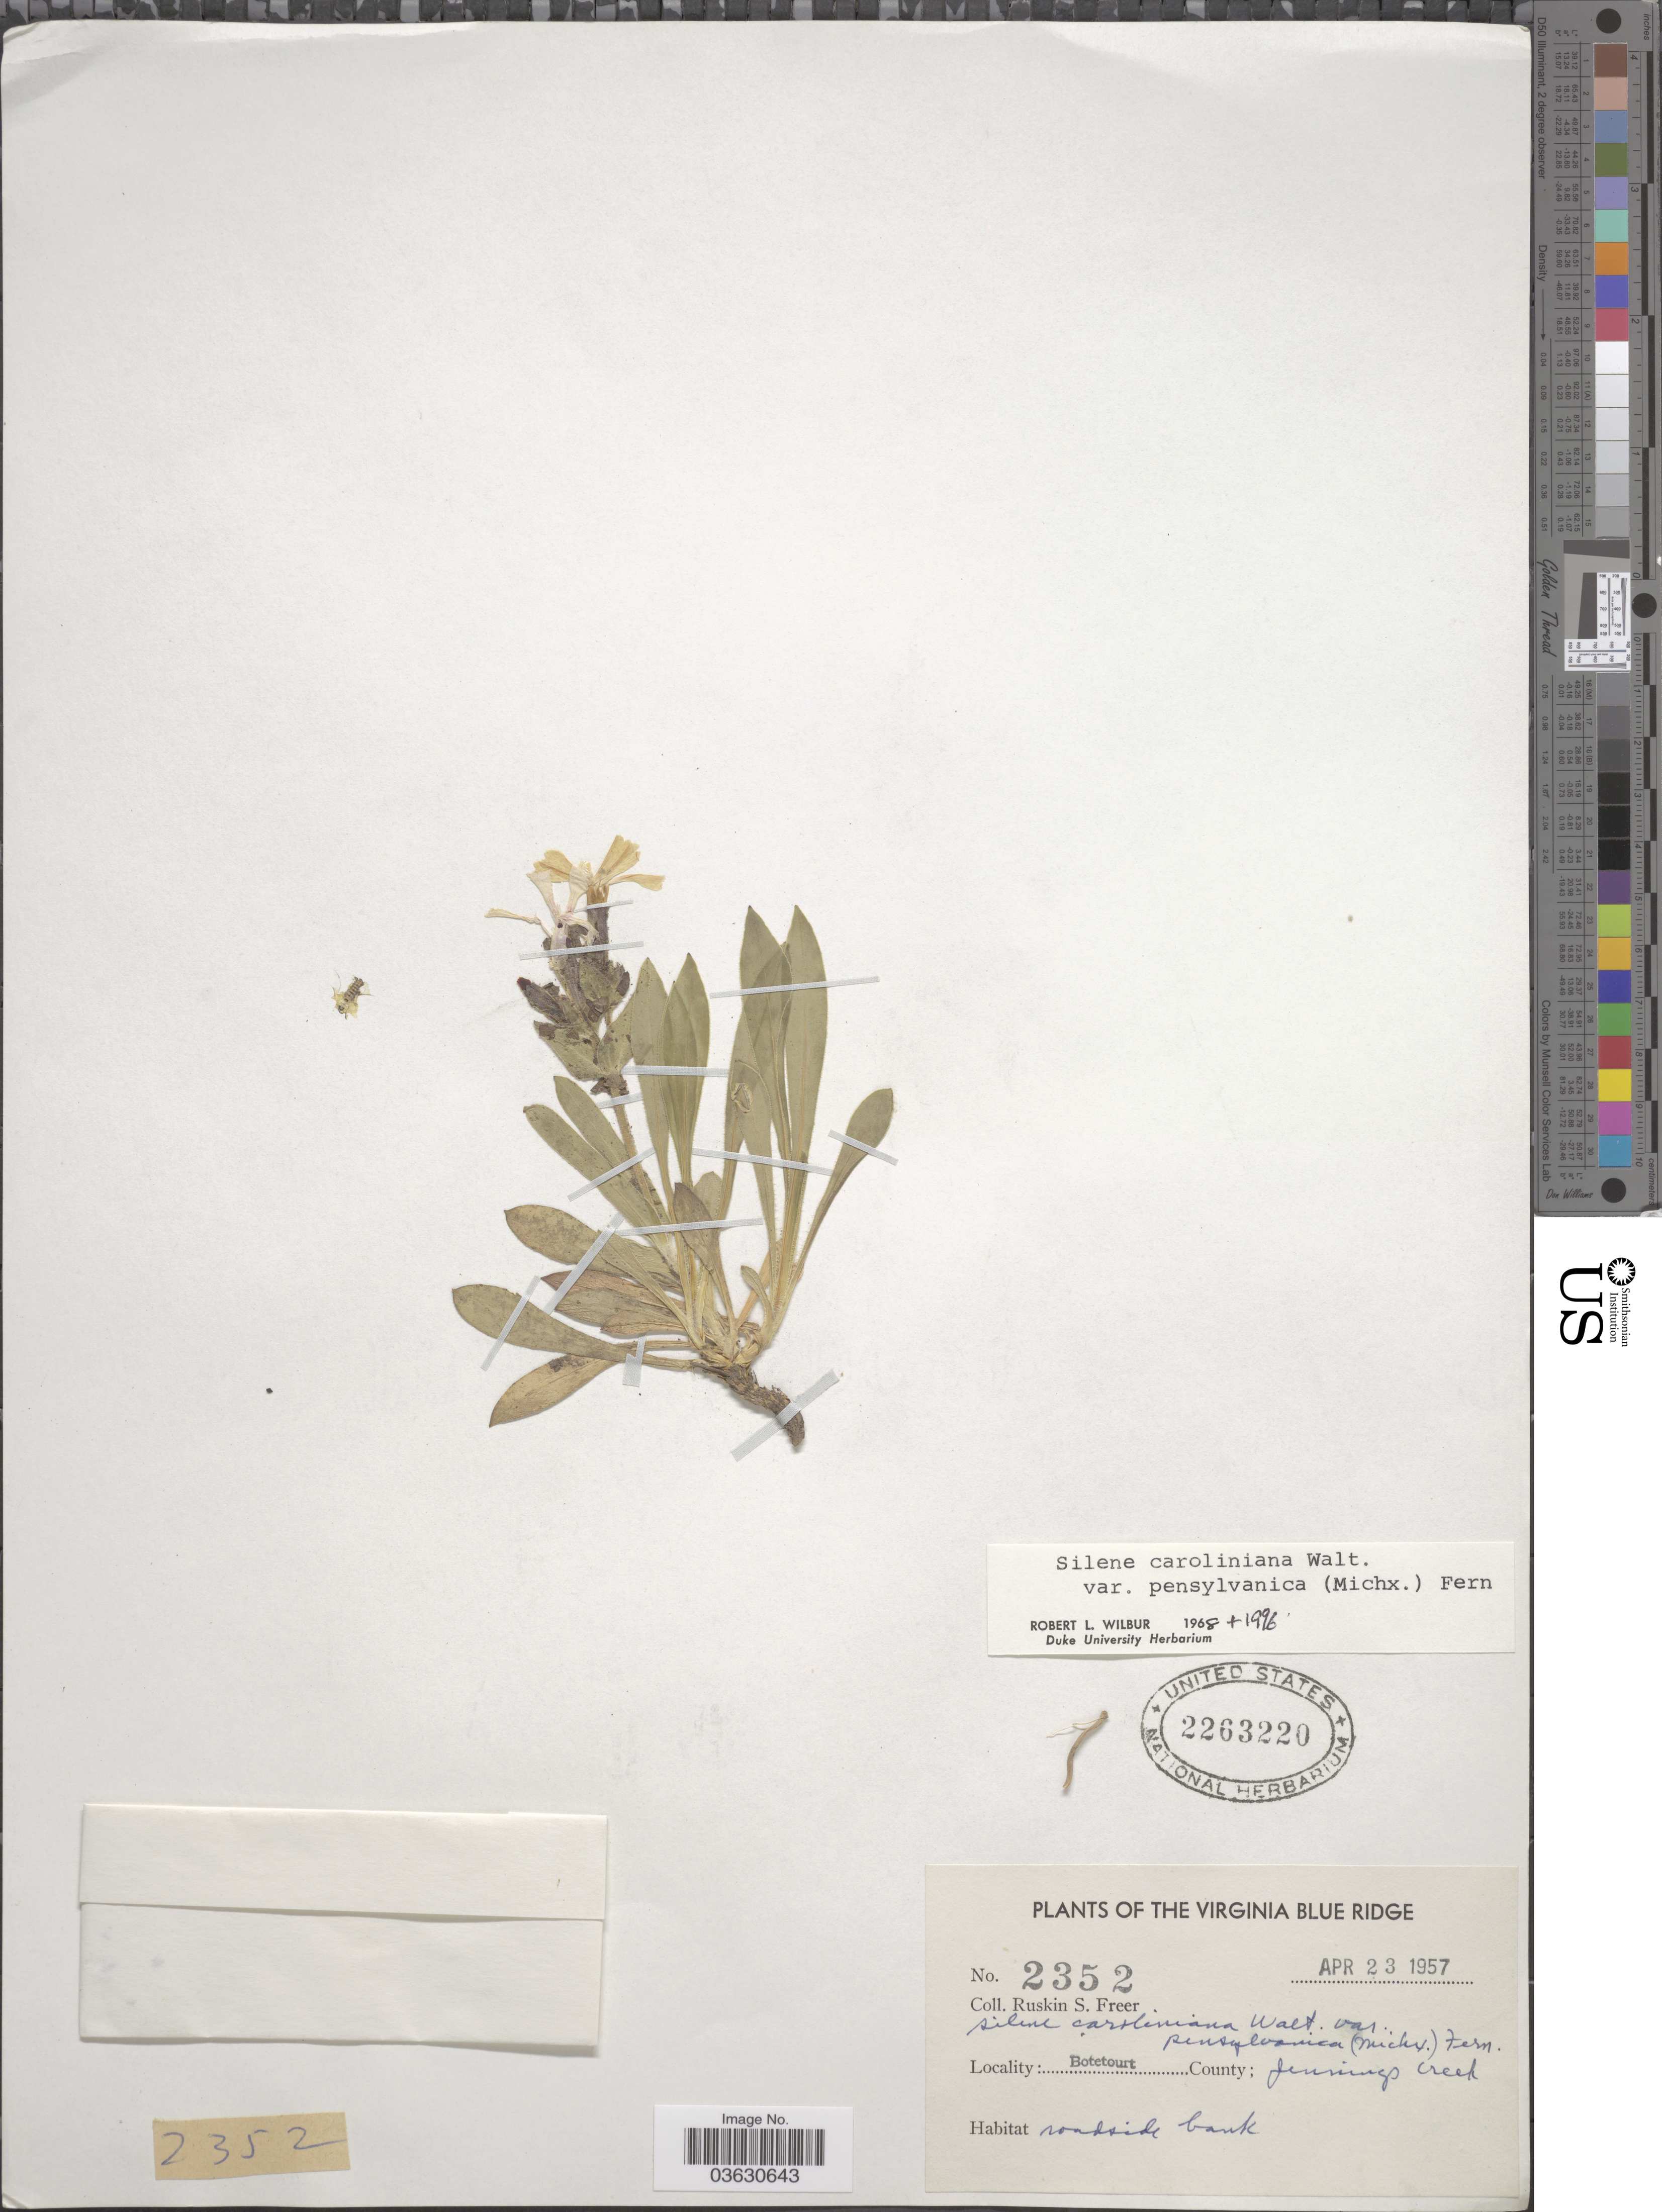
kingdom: Plantae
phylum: Tracheophyta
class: Magnoliopsida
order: Caryophyllales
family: Caryophyllaceae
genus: Silene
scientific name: Silene caroliniana var. pensylvanica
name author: (Michx.) Fernald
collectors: R. Freer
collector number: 2352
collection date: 1957-04-23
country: United States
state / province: Virginia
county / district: Botetourt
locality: The Virginia Blue Ridge. Botetourt County; Jennings Creek.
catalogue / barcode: US 2263220